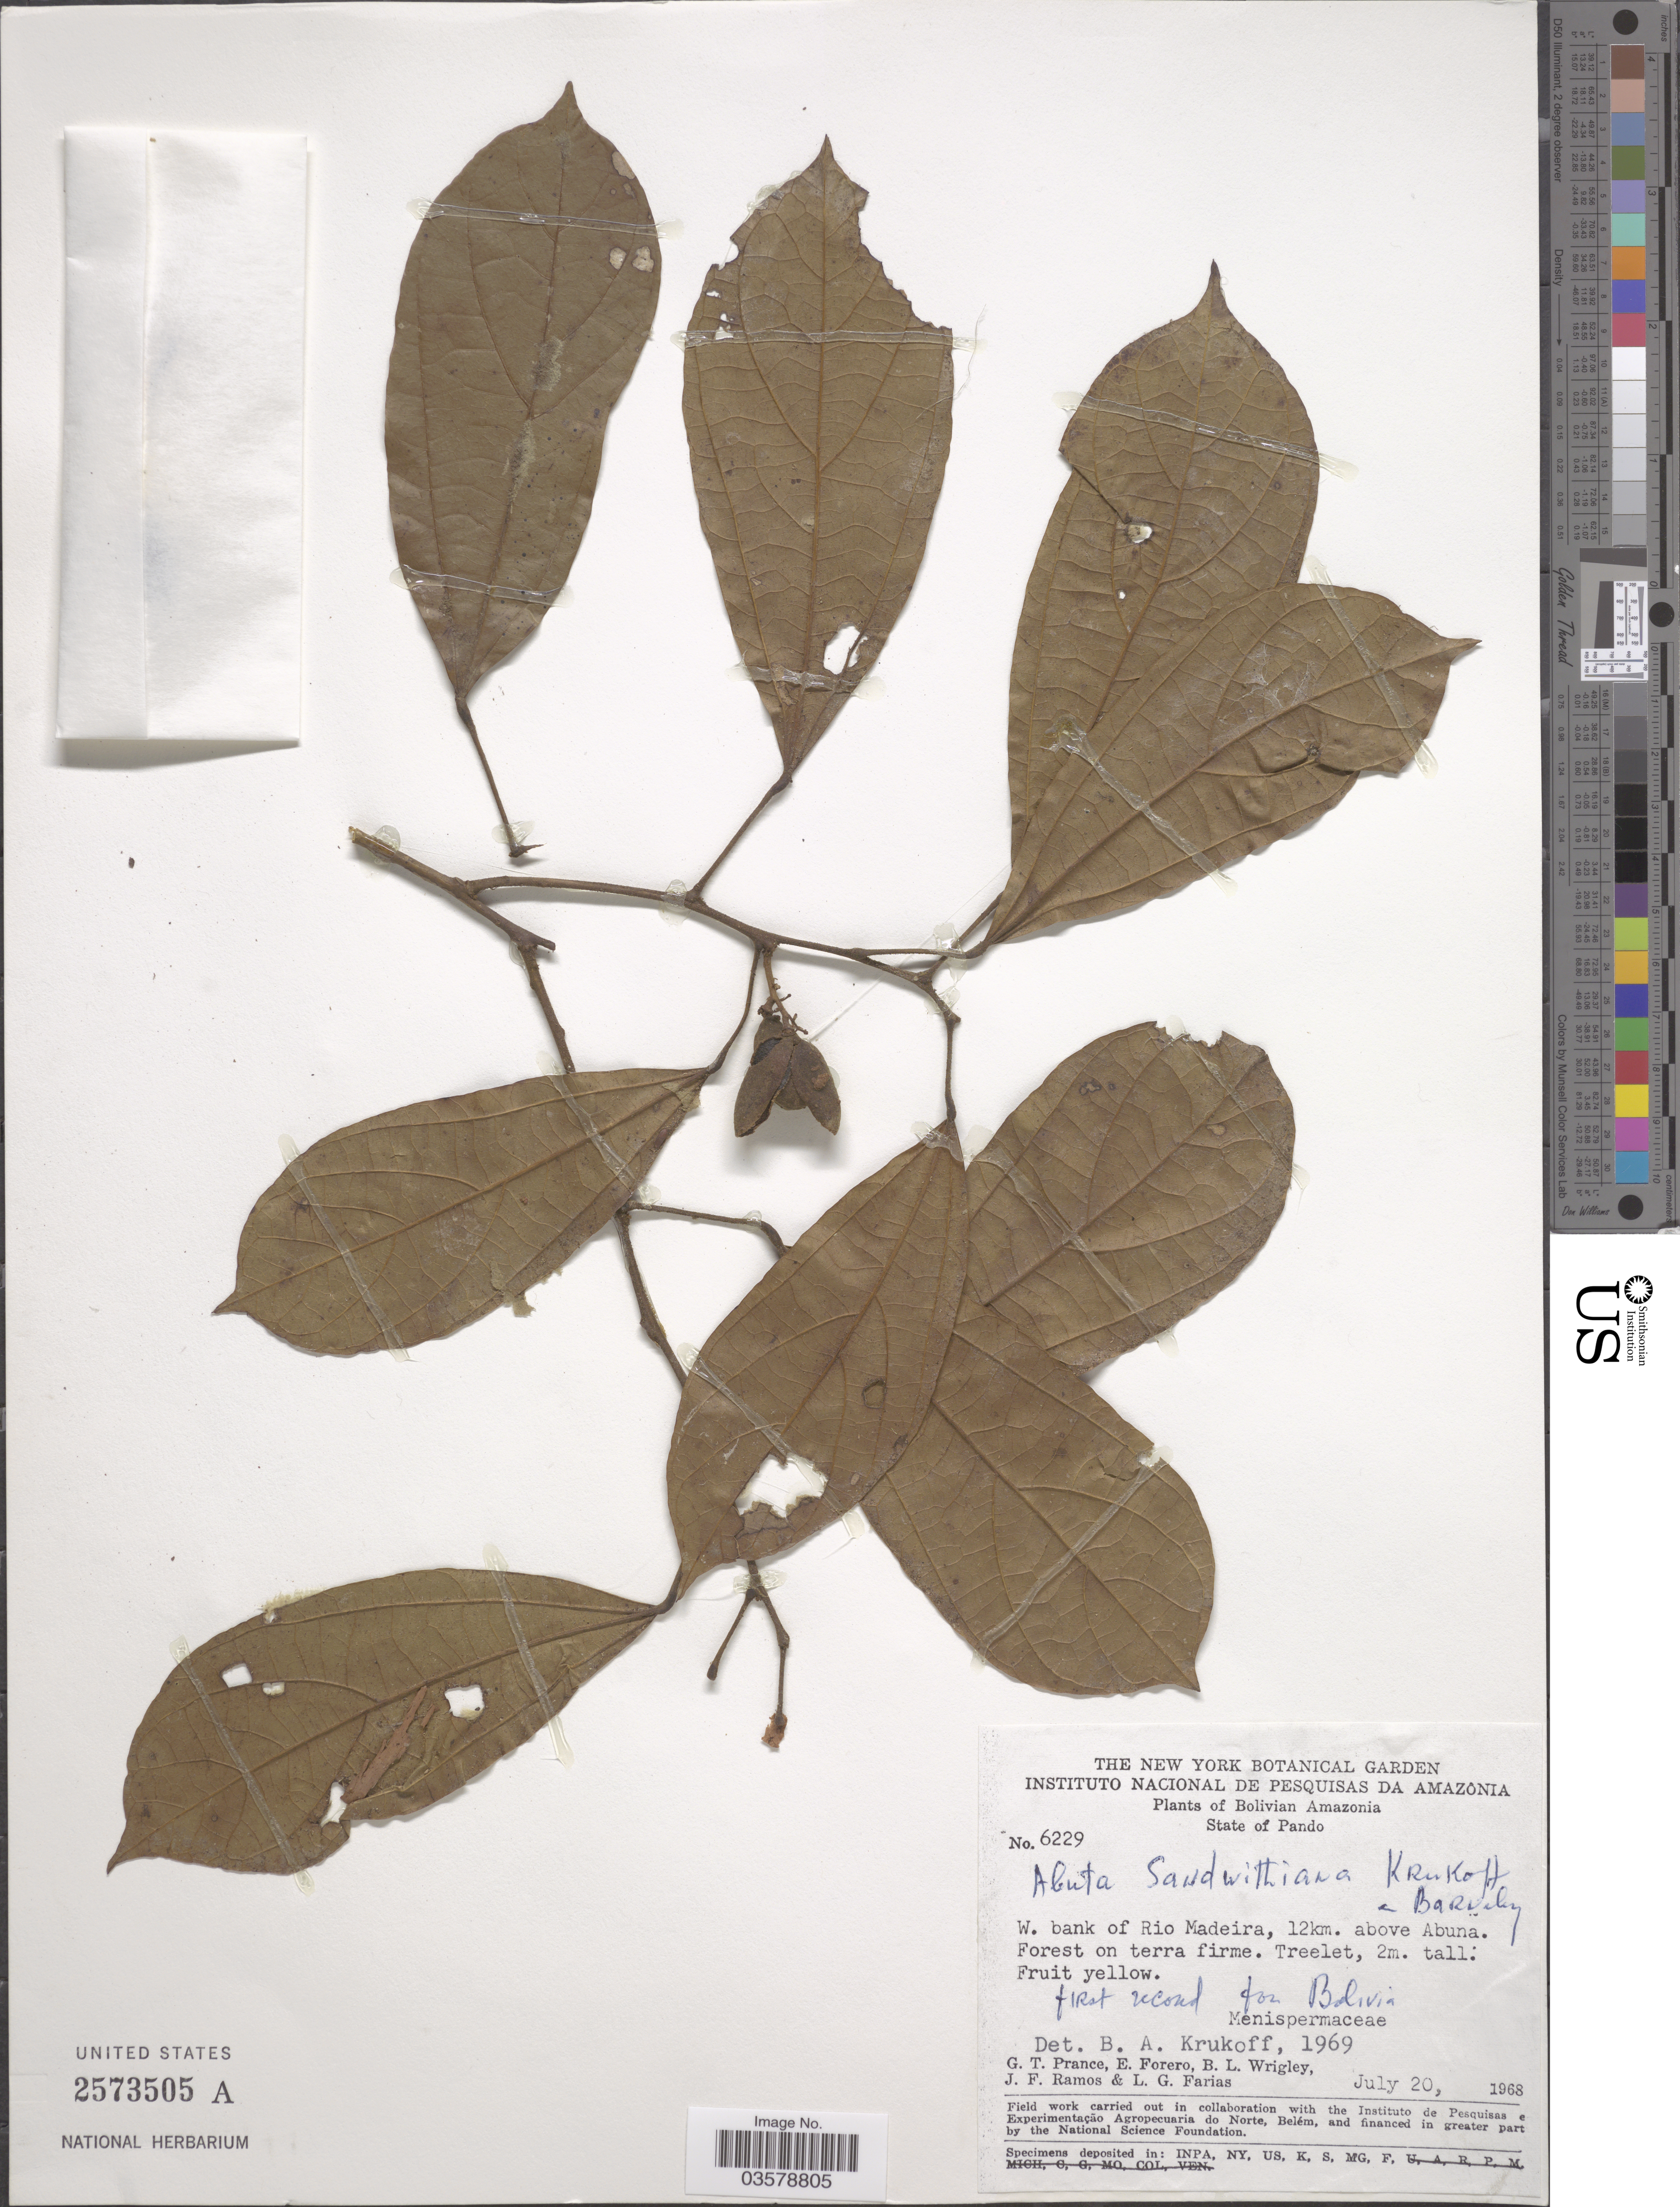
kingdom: Plantae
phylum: Tracheophyta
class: Magnoliopsida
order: Ranunculales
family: Menispermaceae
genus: Abuta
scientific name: Abuta sandwithiana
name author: Krukoff & Barneby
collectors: G. T. Prance, E. Forero, B. L. Wrigley, J. F. Ramos & L. G. Farias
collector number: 6229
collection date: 1968-07-20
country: Bolivia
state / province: Pando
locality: Bolivian Amazonia. W. bank of Rio Madeira, 12 km. above Abuna. Forest on terra firme.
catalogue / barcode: US 2573505A